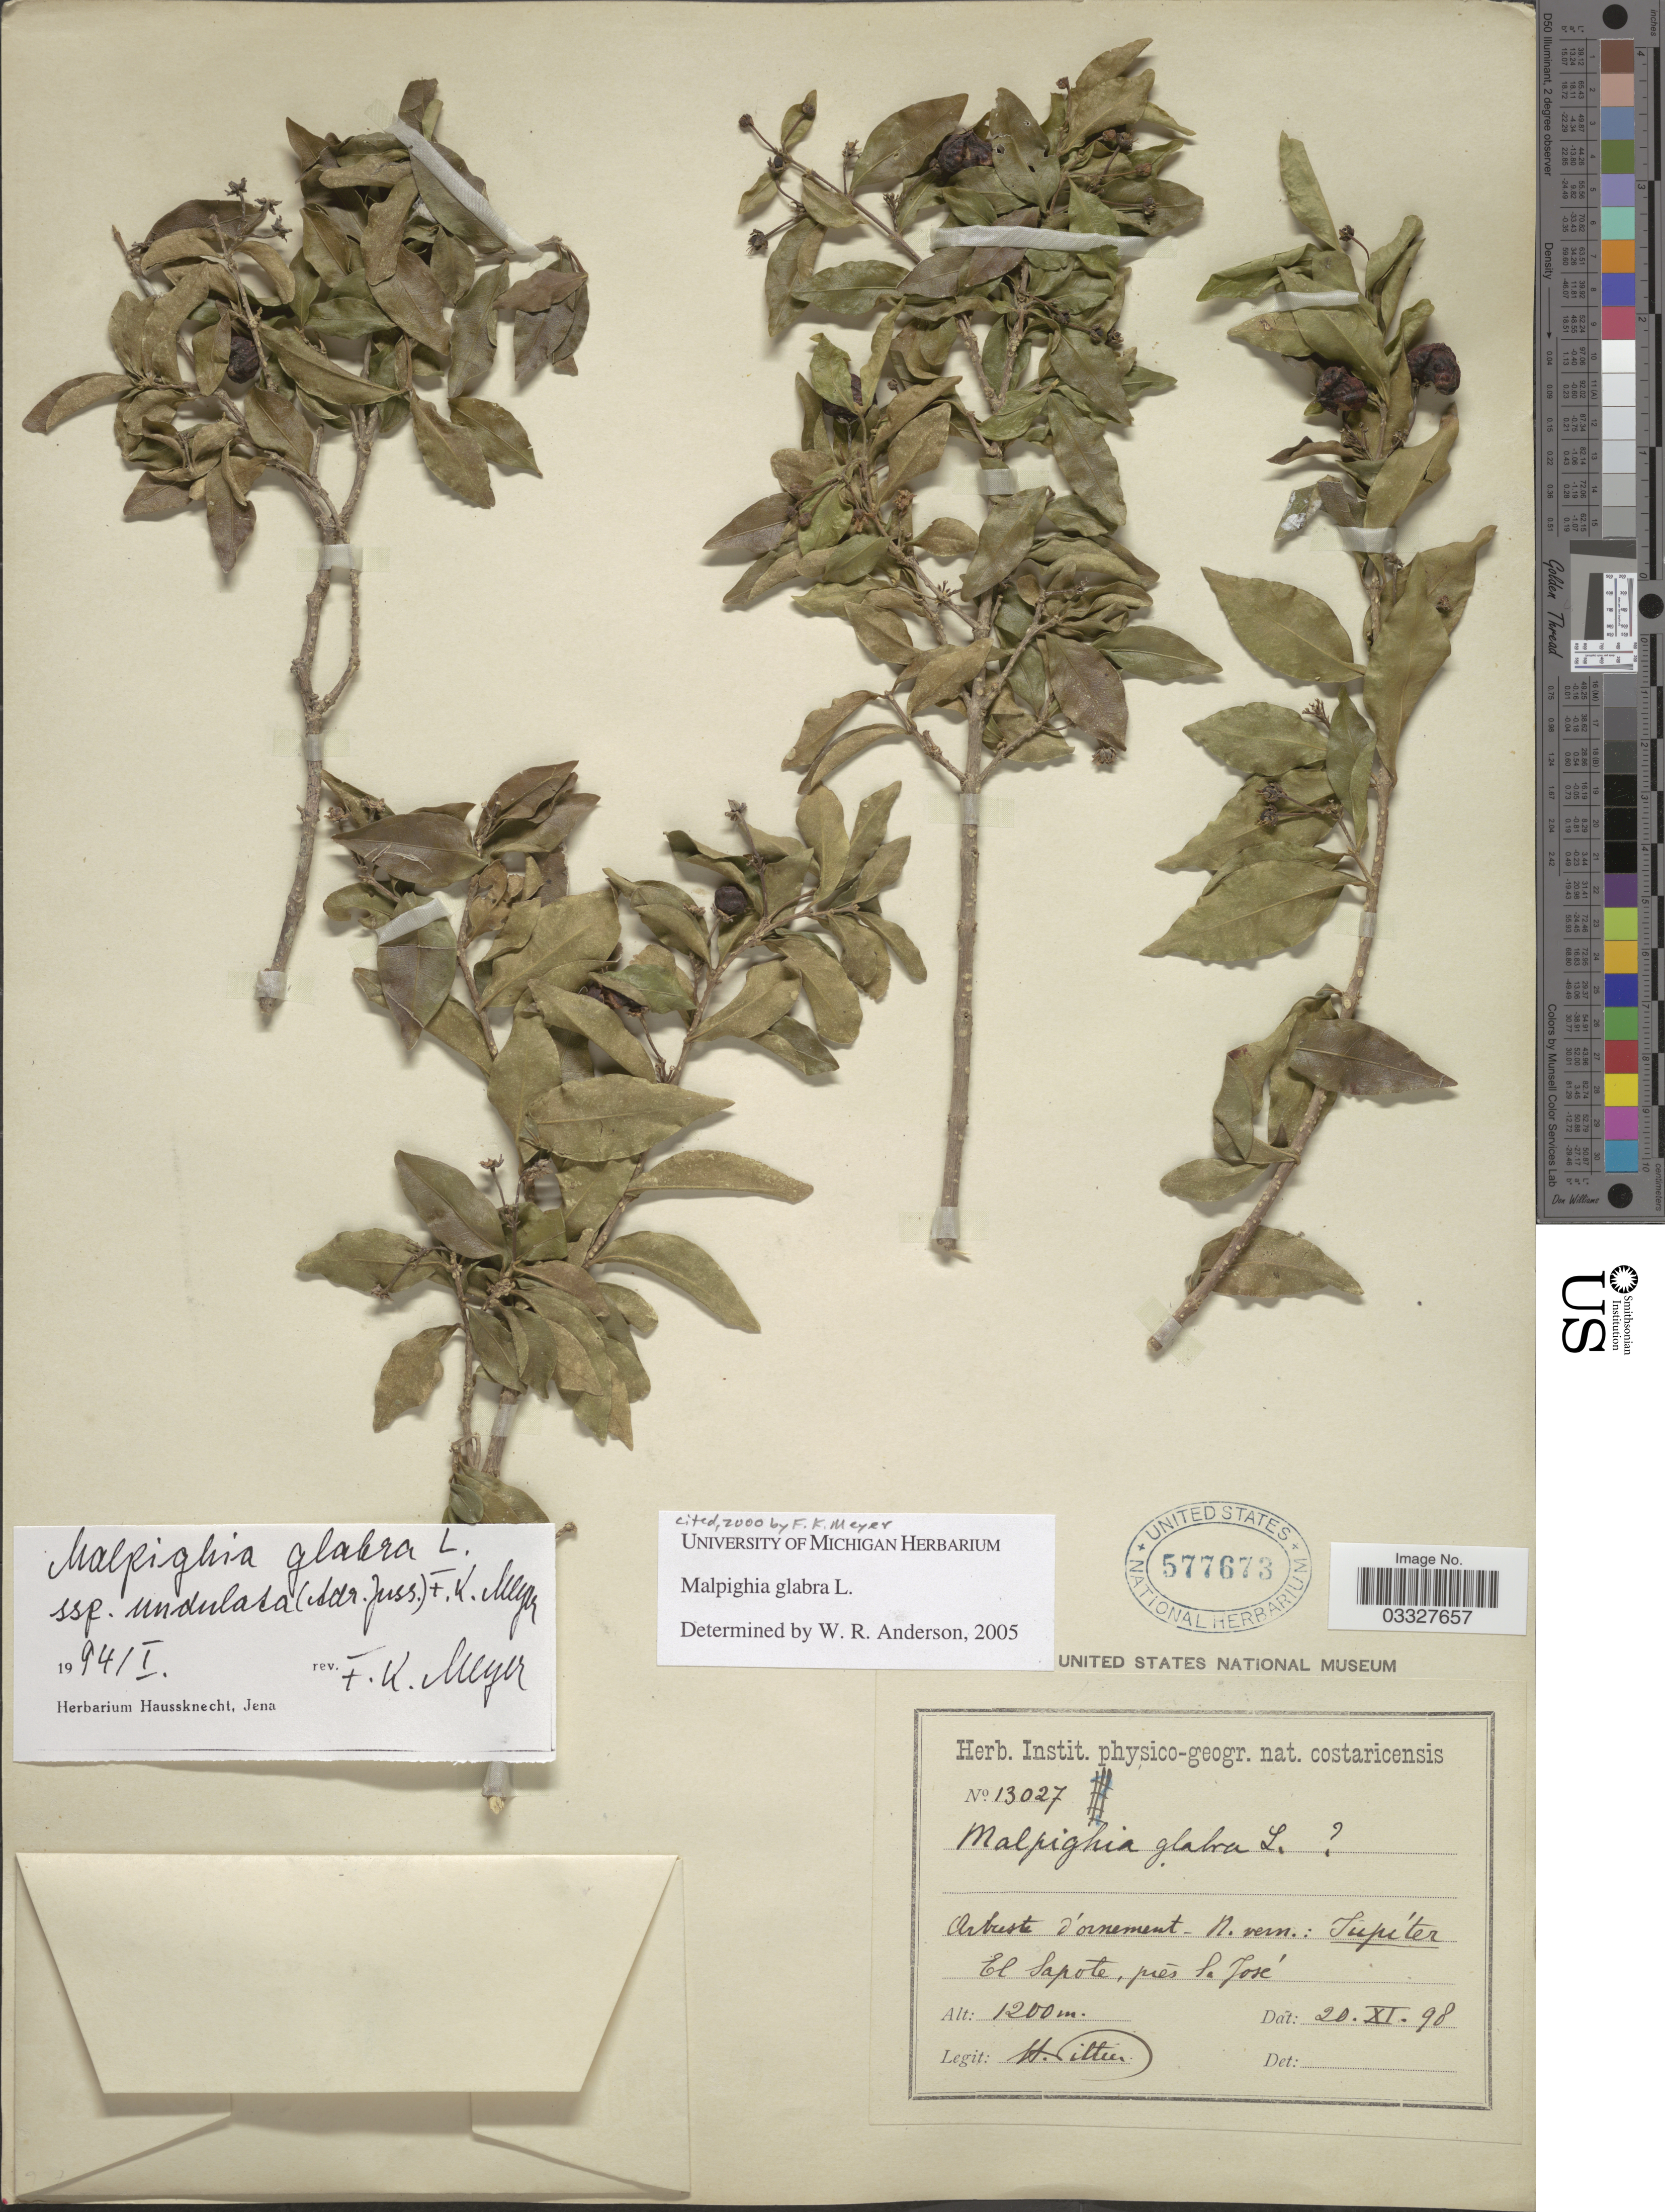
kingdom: Plantae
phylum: Tracheophyta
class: Magnoliopsida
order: Malpighiales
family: Malpighiaceae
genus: Malpighia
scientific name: Malpighia glabra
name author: L.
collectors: H. F. Pittier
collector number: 13027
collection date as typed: Transcribed d/m/y: 20/11/98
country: Costa Rica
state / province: San José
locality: El Sapote, près San José. [Zapote, near San José]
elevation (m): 1200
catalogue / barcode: US 577673